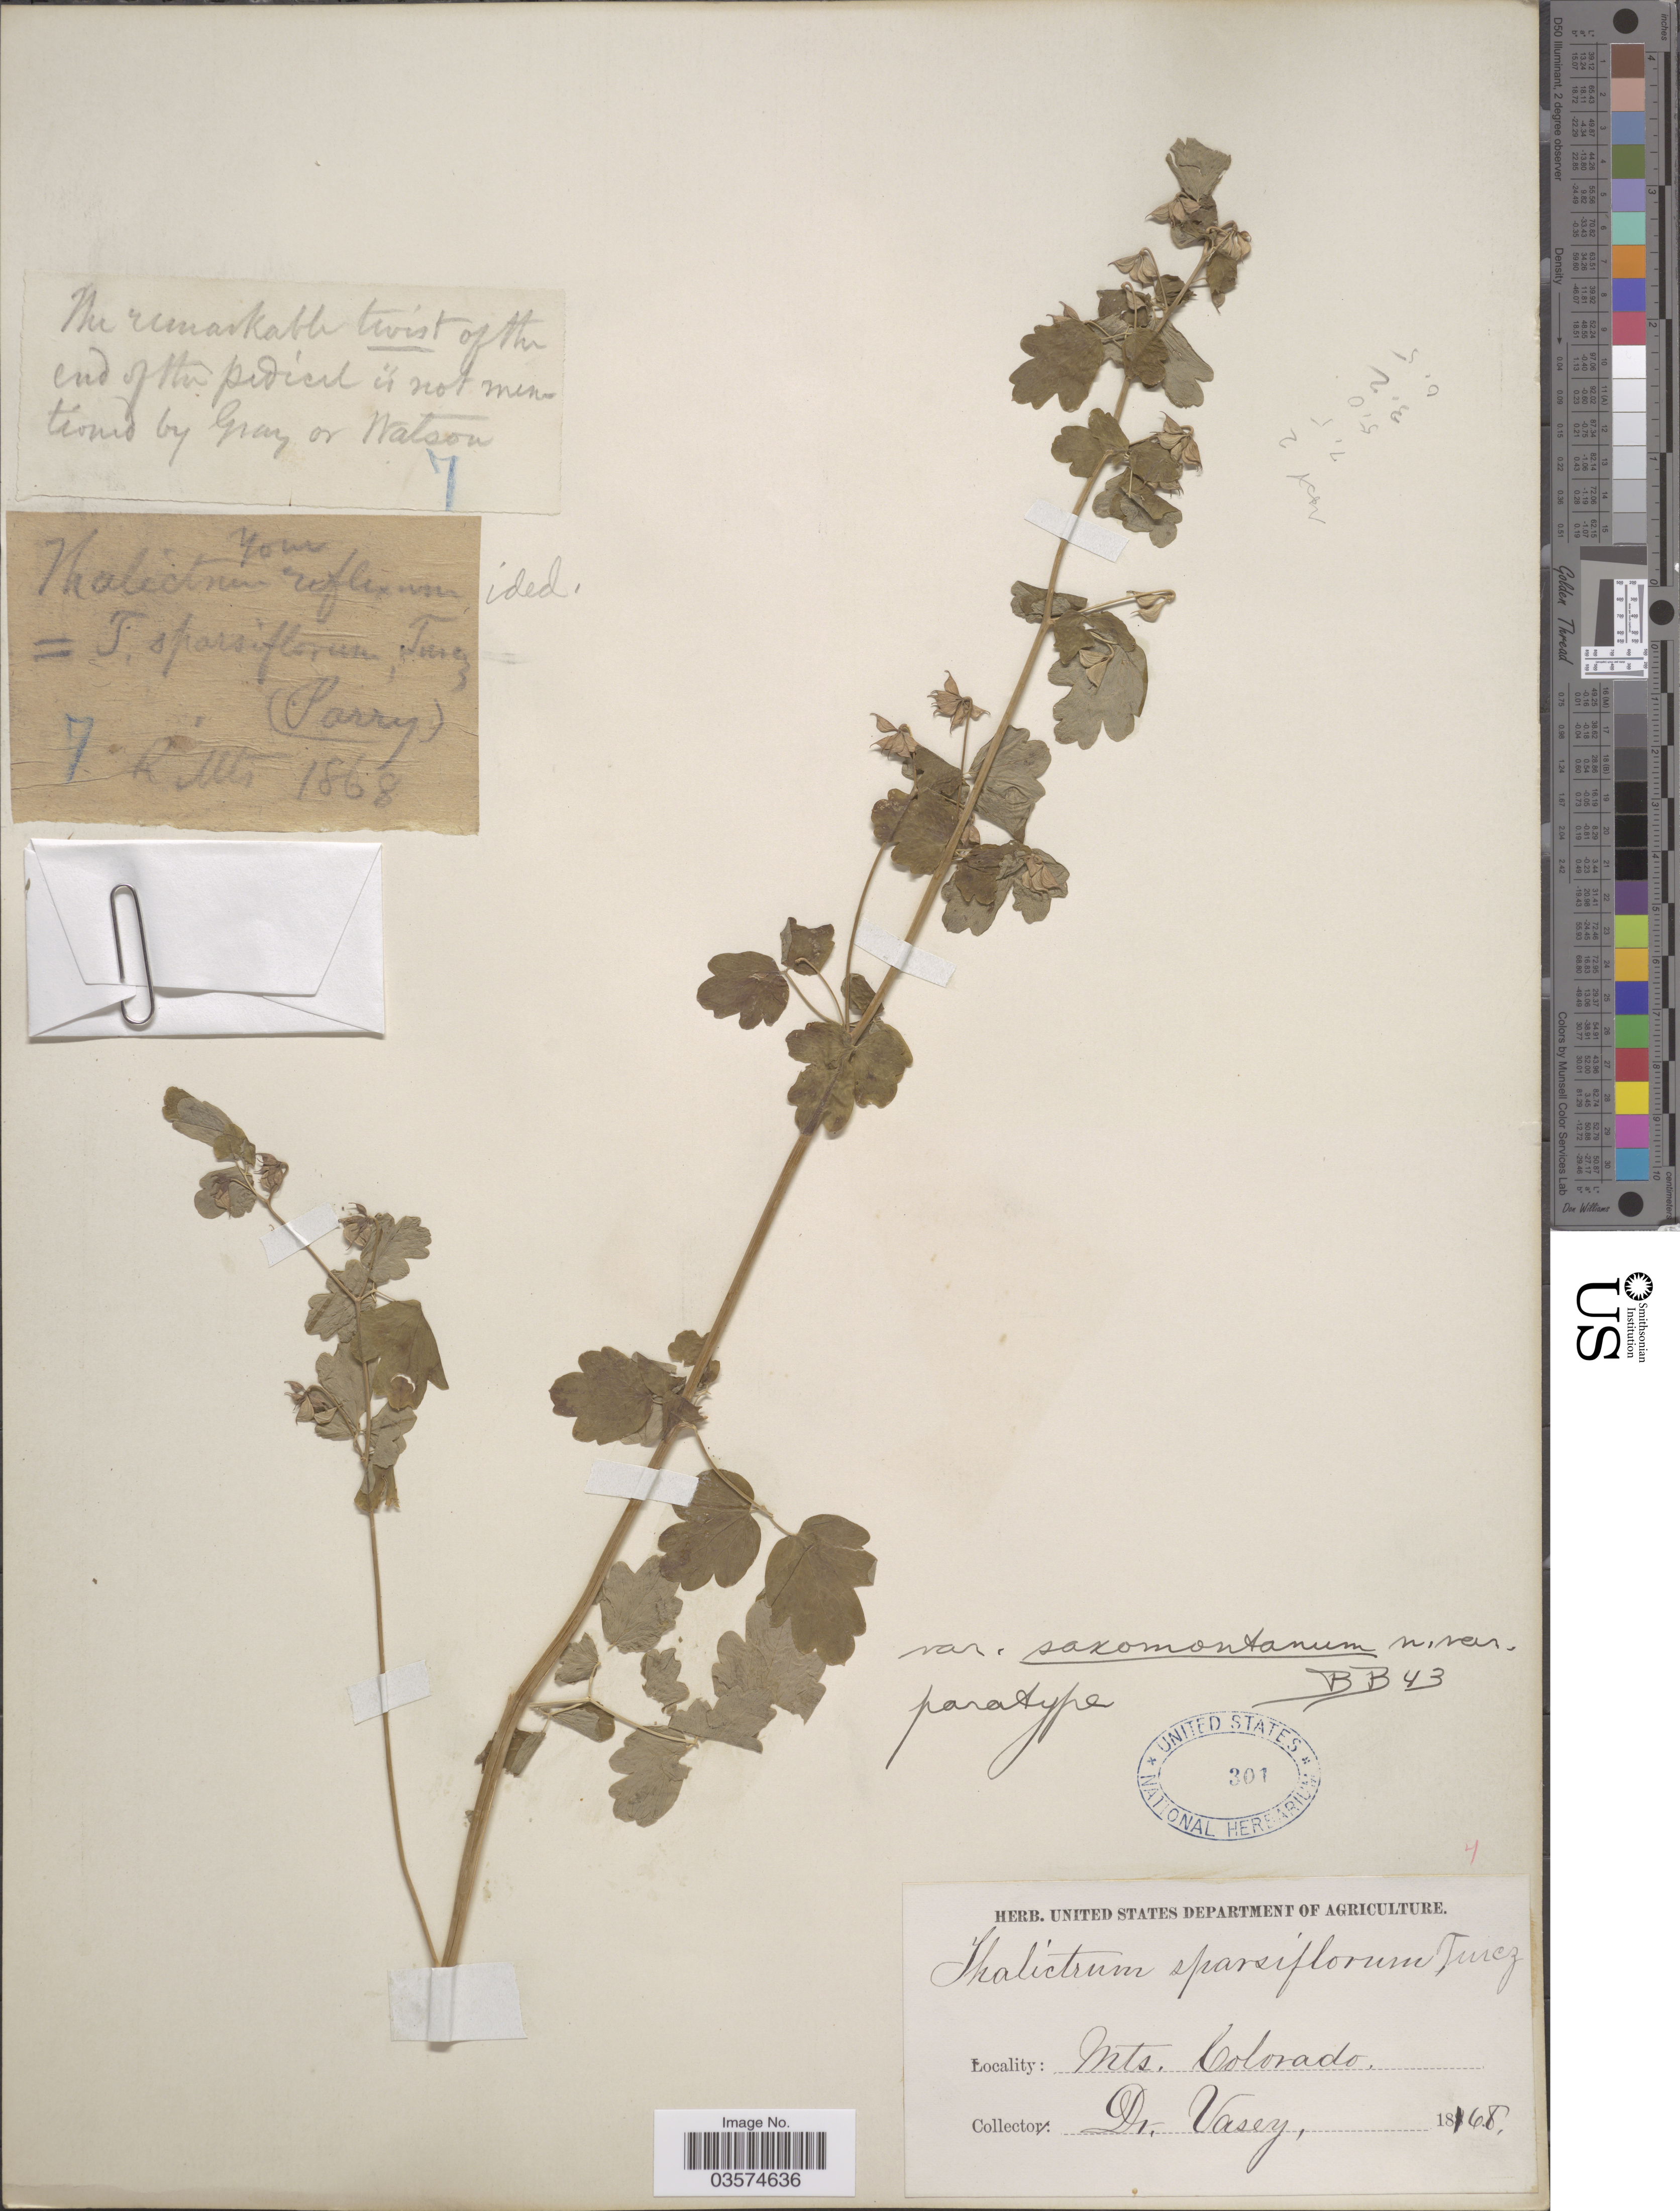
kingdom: Plantae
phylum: Tracheophyta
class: Magnoliopsida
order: Ranunculales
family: Ranunculaceae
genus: Thalictrum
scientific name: Thalictrum sparsiflorum var. saximontanum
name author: B. Boivin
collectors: Vasey, --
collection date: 1868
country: United States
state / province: Colorado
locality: Mts. Colorado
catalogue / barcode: US 301